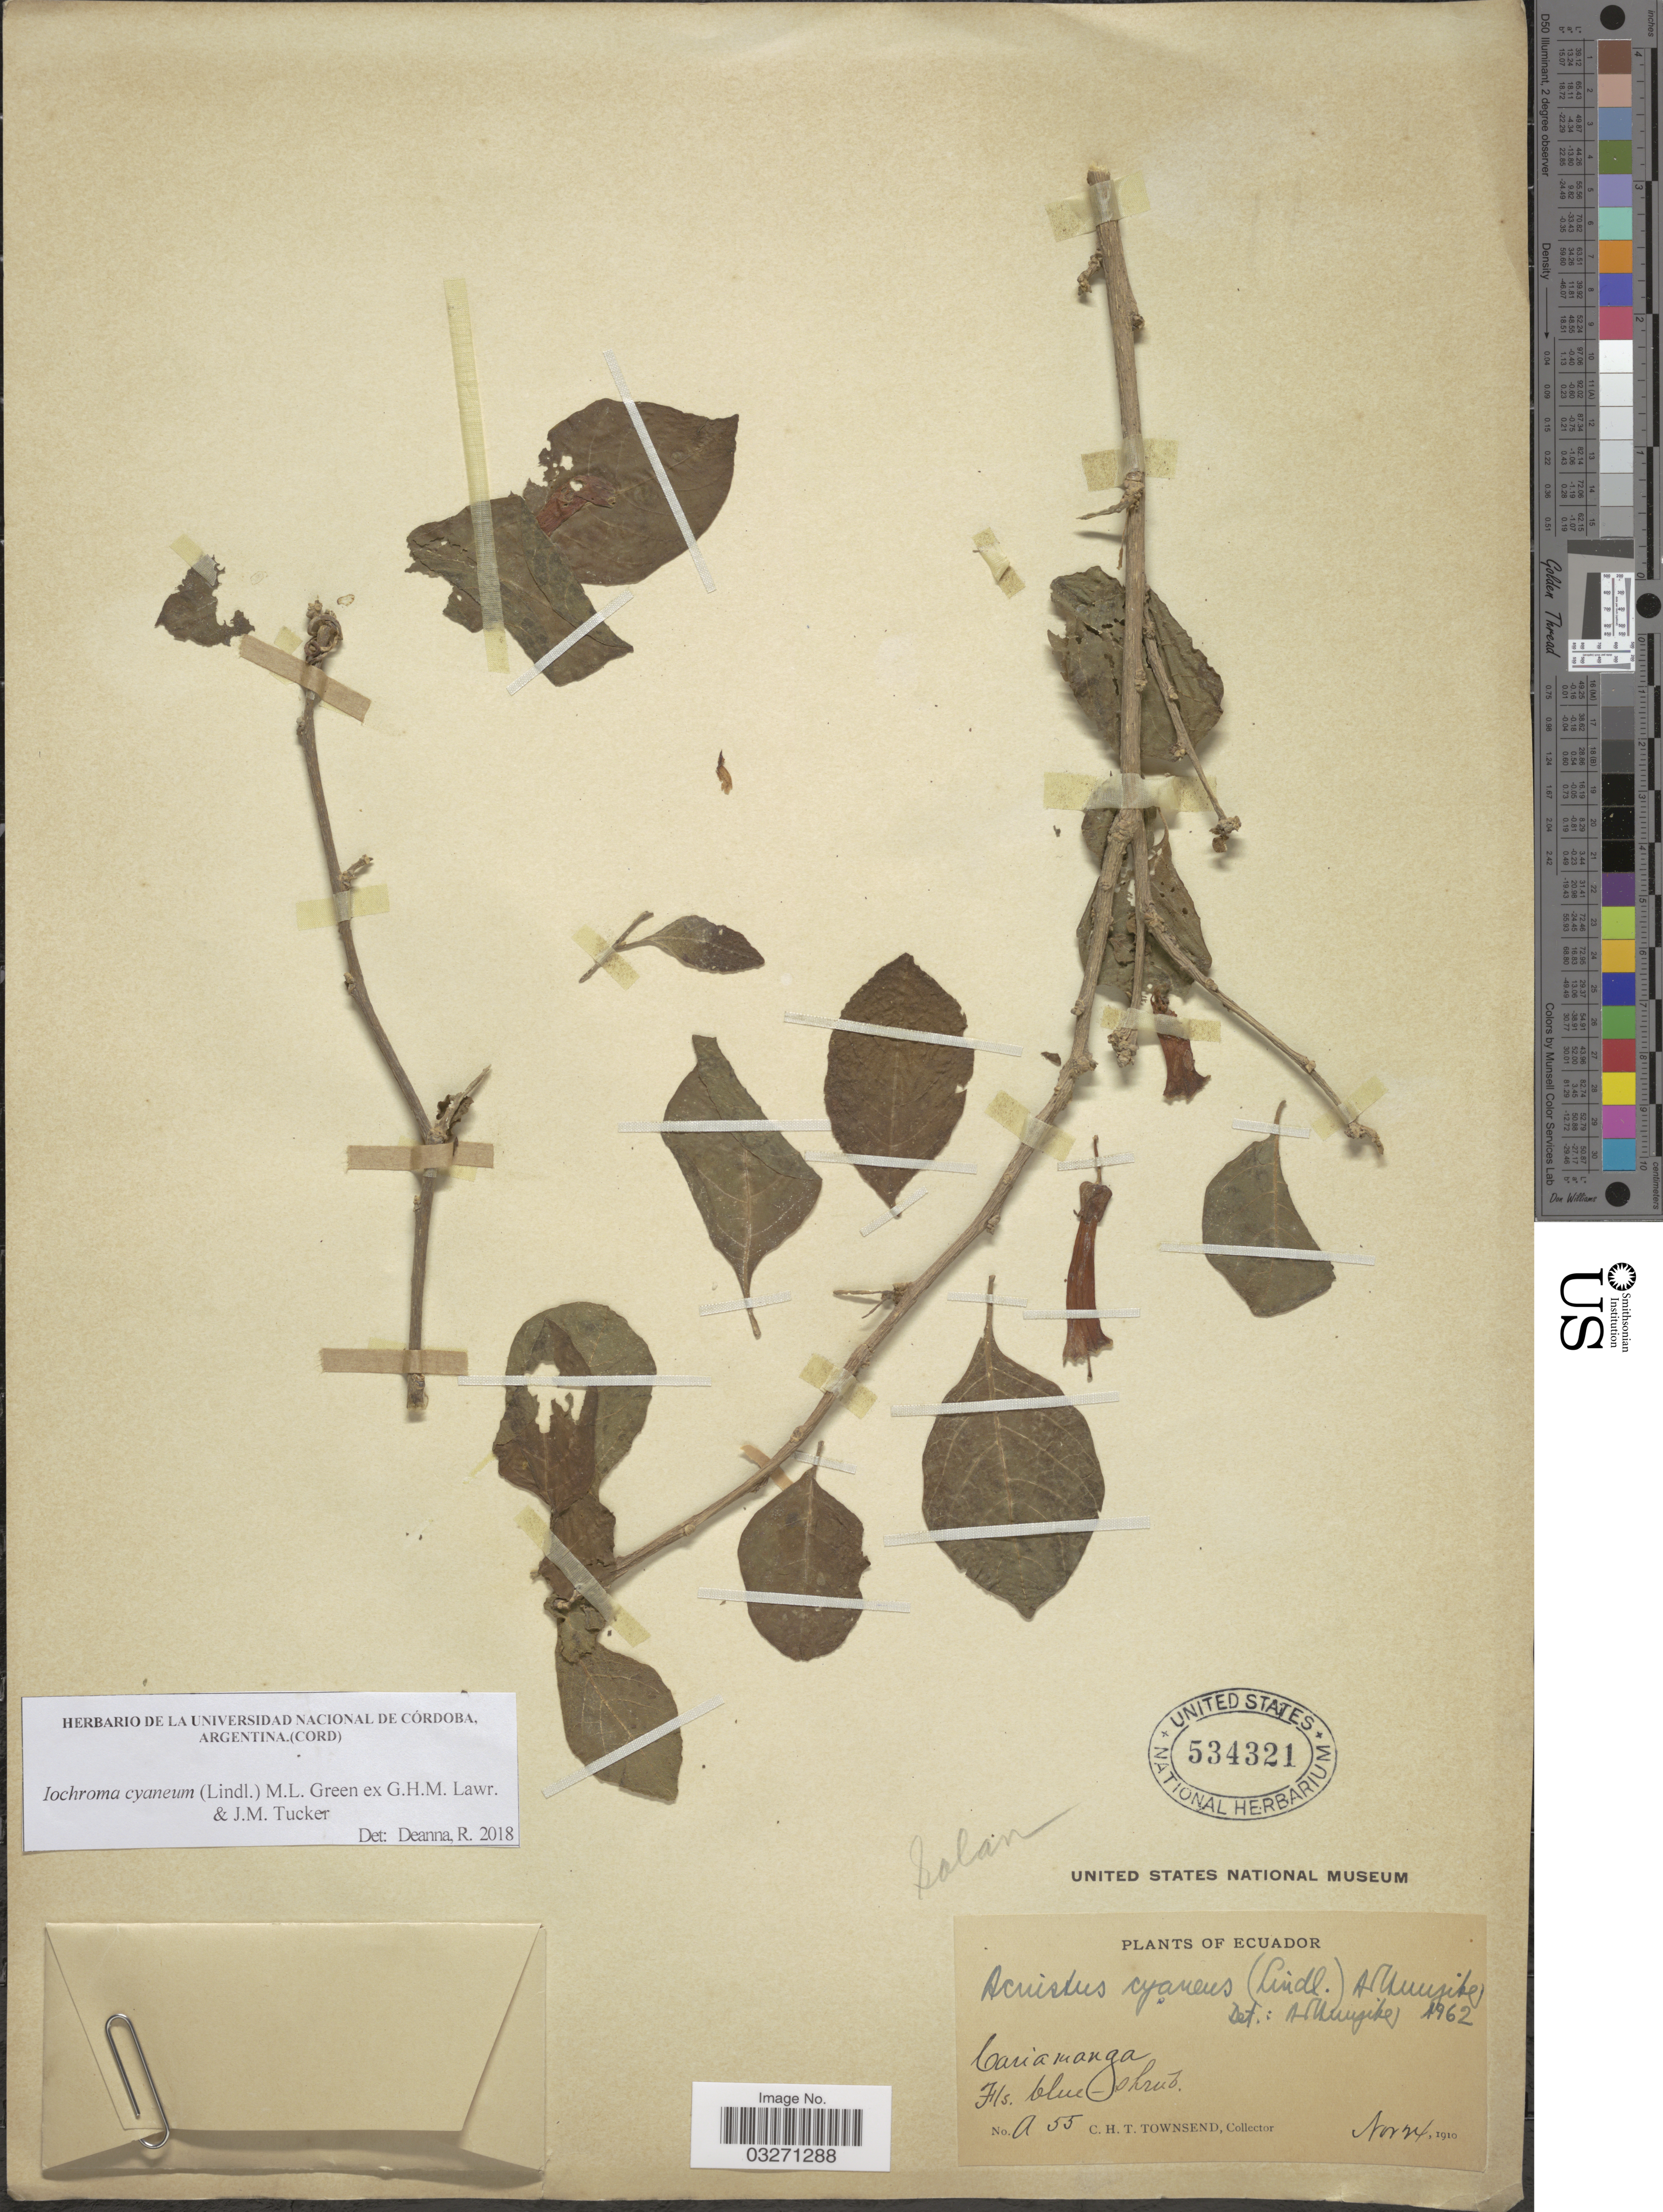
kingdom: Plantae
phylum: Tracheophyta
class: Magnoliopsida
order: Solanales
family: Solanaceae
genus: Iochroma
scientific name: Iochroma cyaneum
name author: (Lindl.) Lawr. & J.M. Tucker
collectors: C. H. T. Townsend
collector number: A55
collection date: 1910-11-24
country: Ecuador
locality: Cariamanga.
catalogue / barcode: US 534321